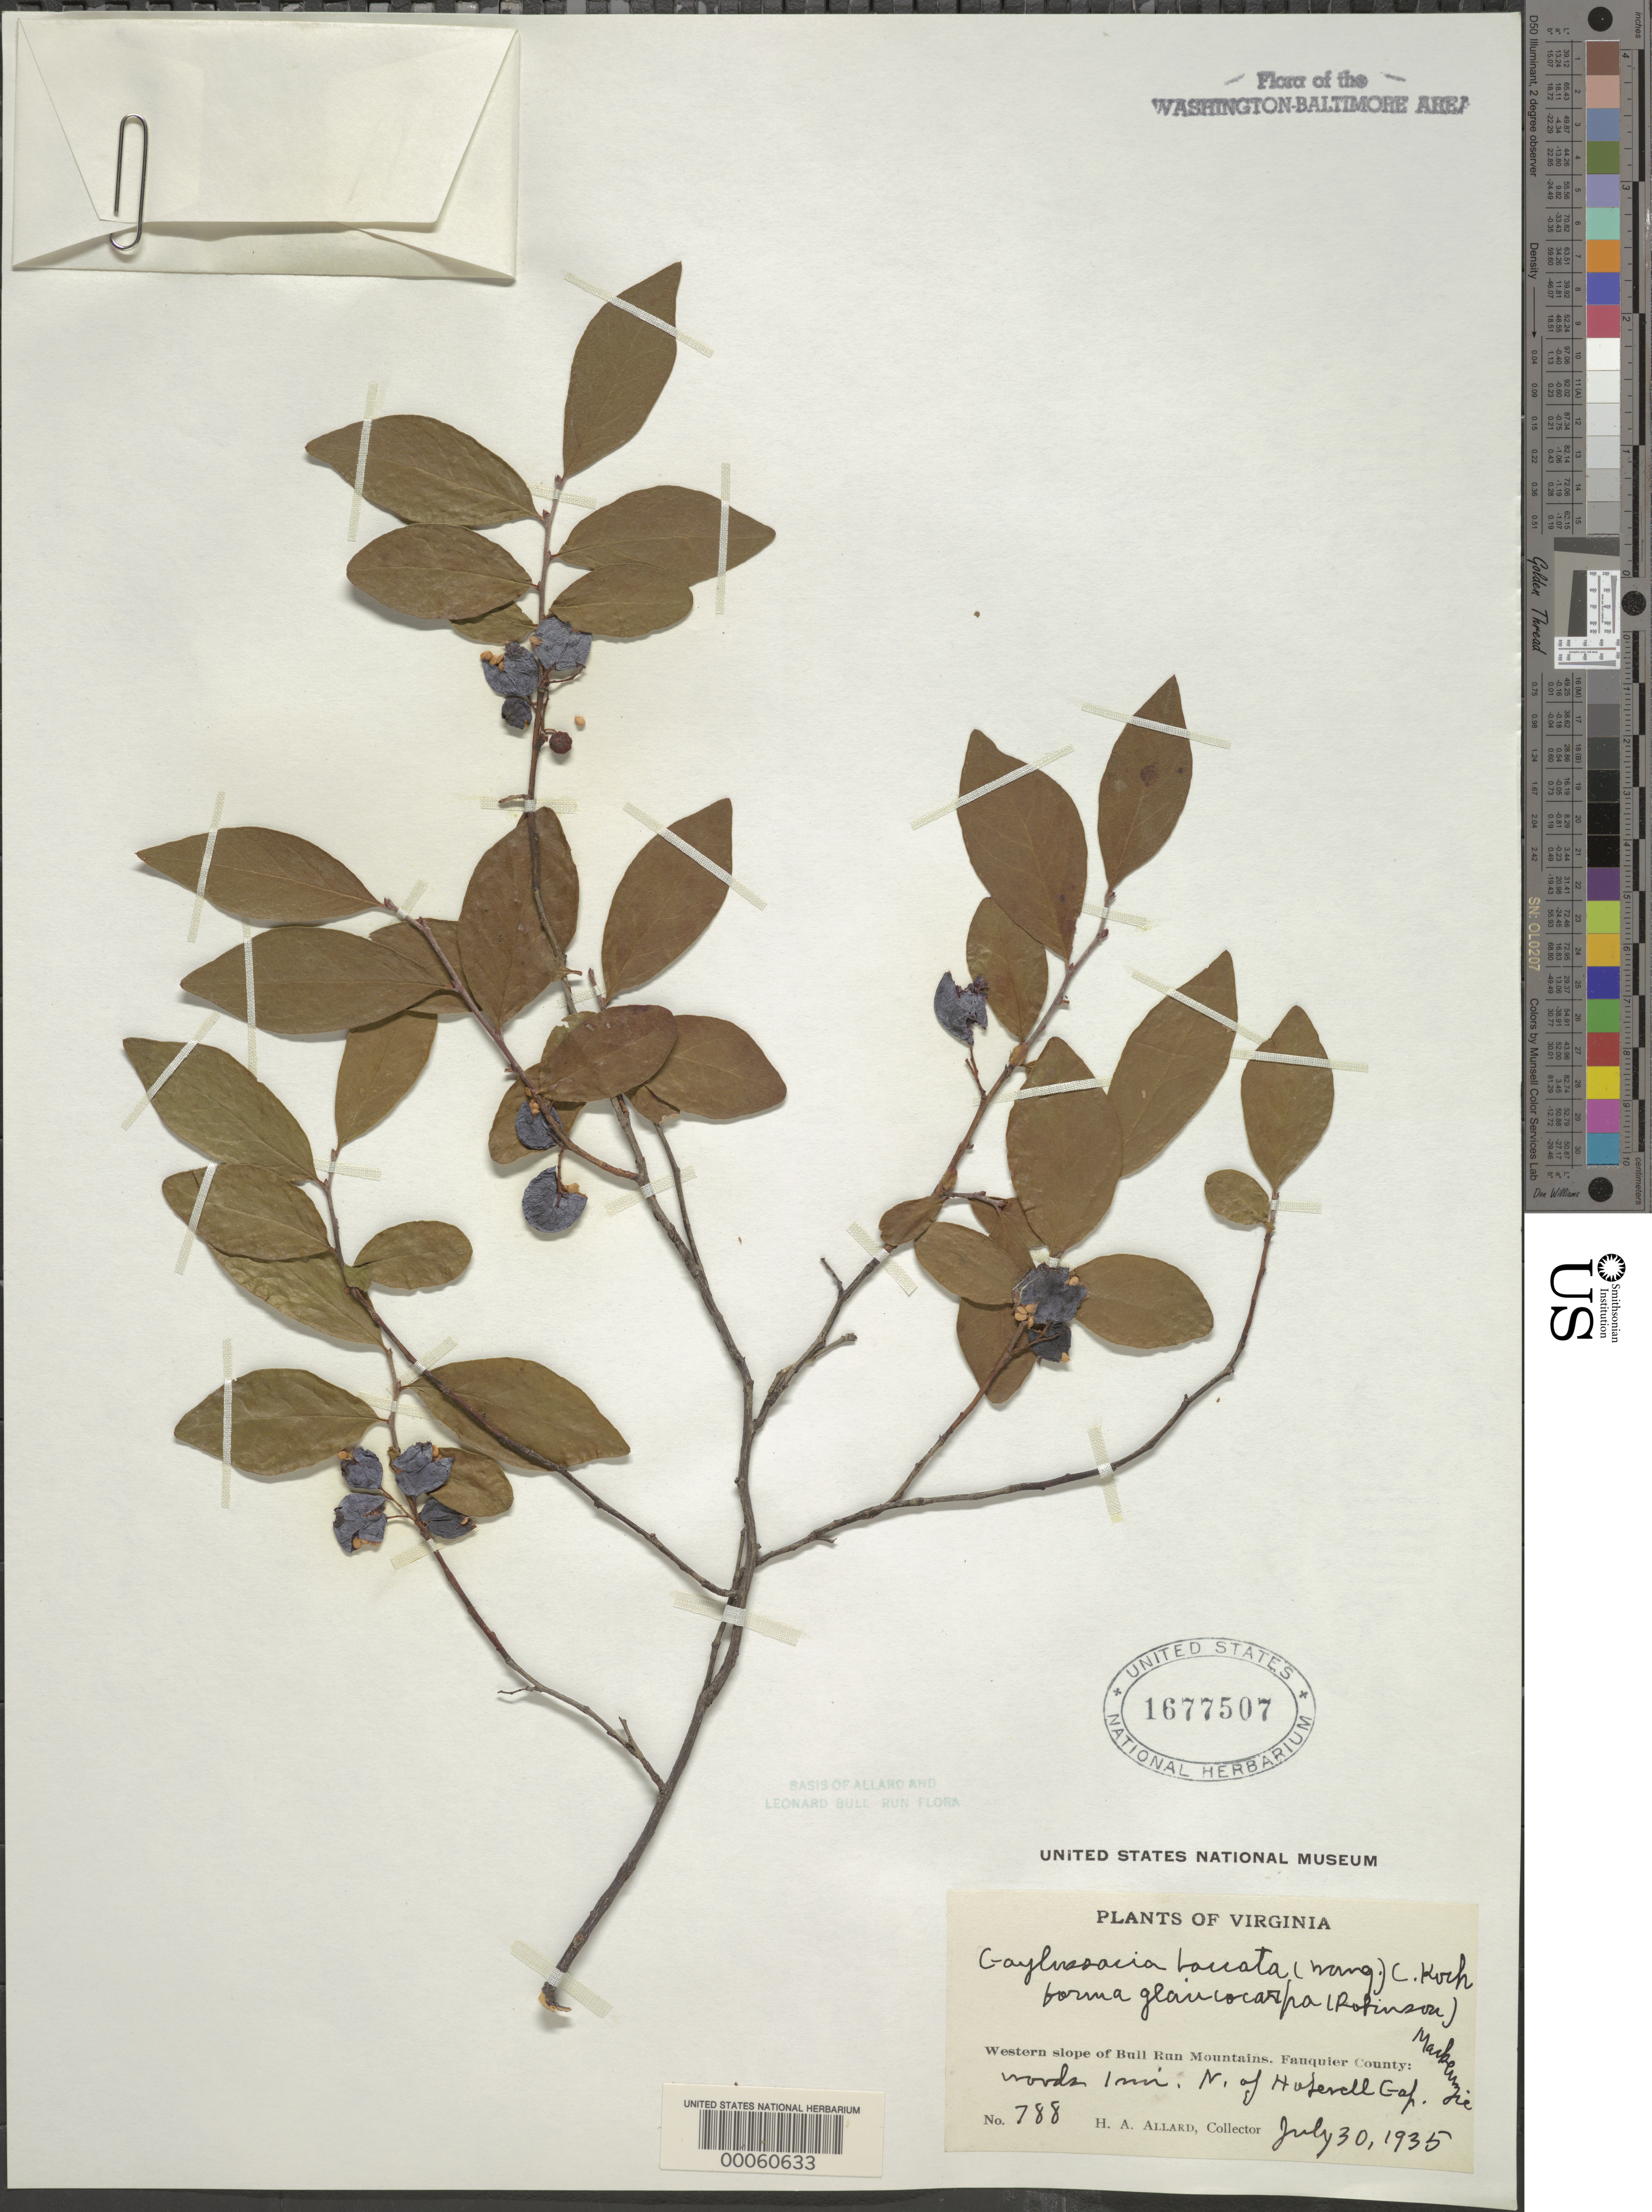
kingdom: Plantae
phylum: Tracheophyta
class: Magnoliopsida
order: Ericales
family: Ericaceae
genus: Gaylussacia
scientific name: Gaylussacia baccata f. glaucocarpa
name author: (B.L. Rob.) Mack.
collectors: H. A. Allard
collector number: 788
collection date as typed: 30 Jul 1935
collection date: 1935-07-30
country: United States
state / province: Virginia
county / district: Fauquier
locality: North of Hopewell Gap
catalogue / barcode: US 1677507